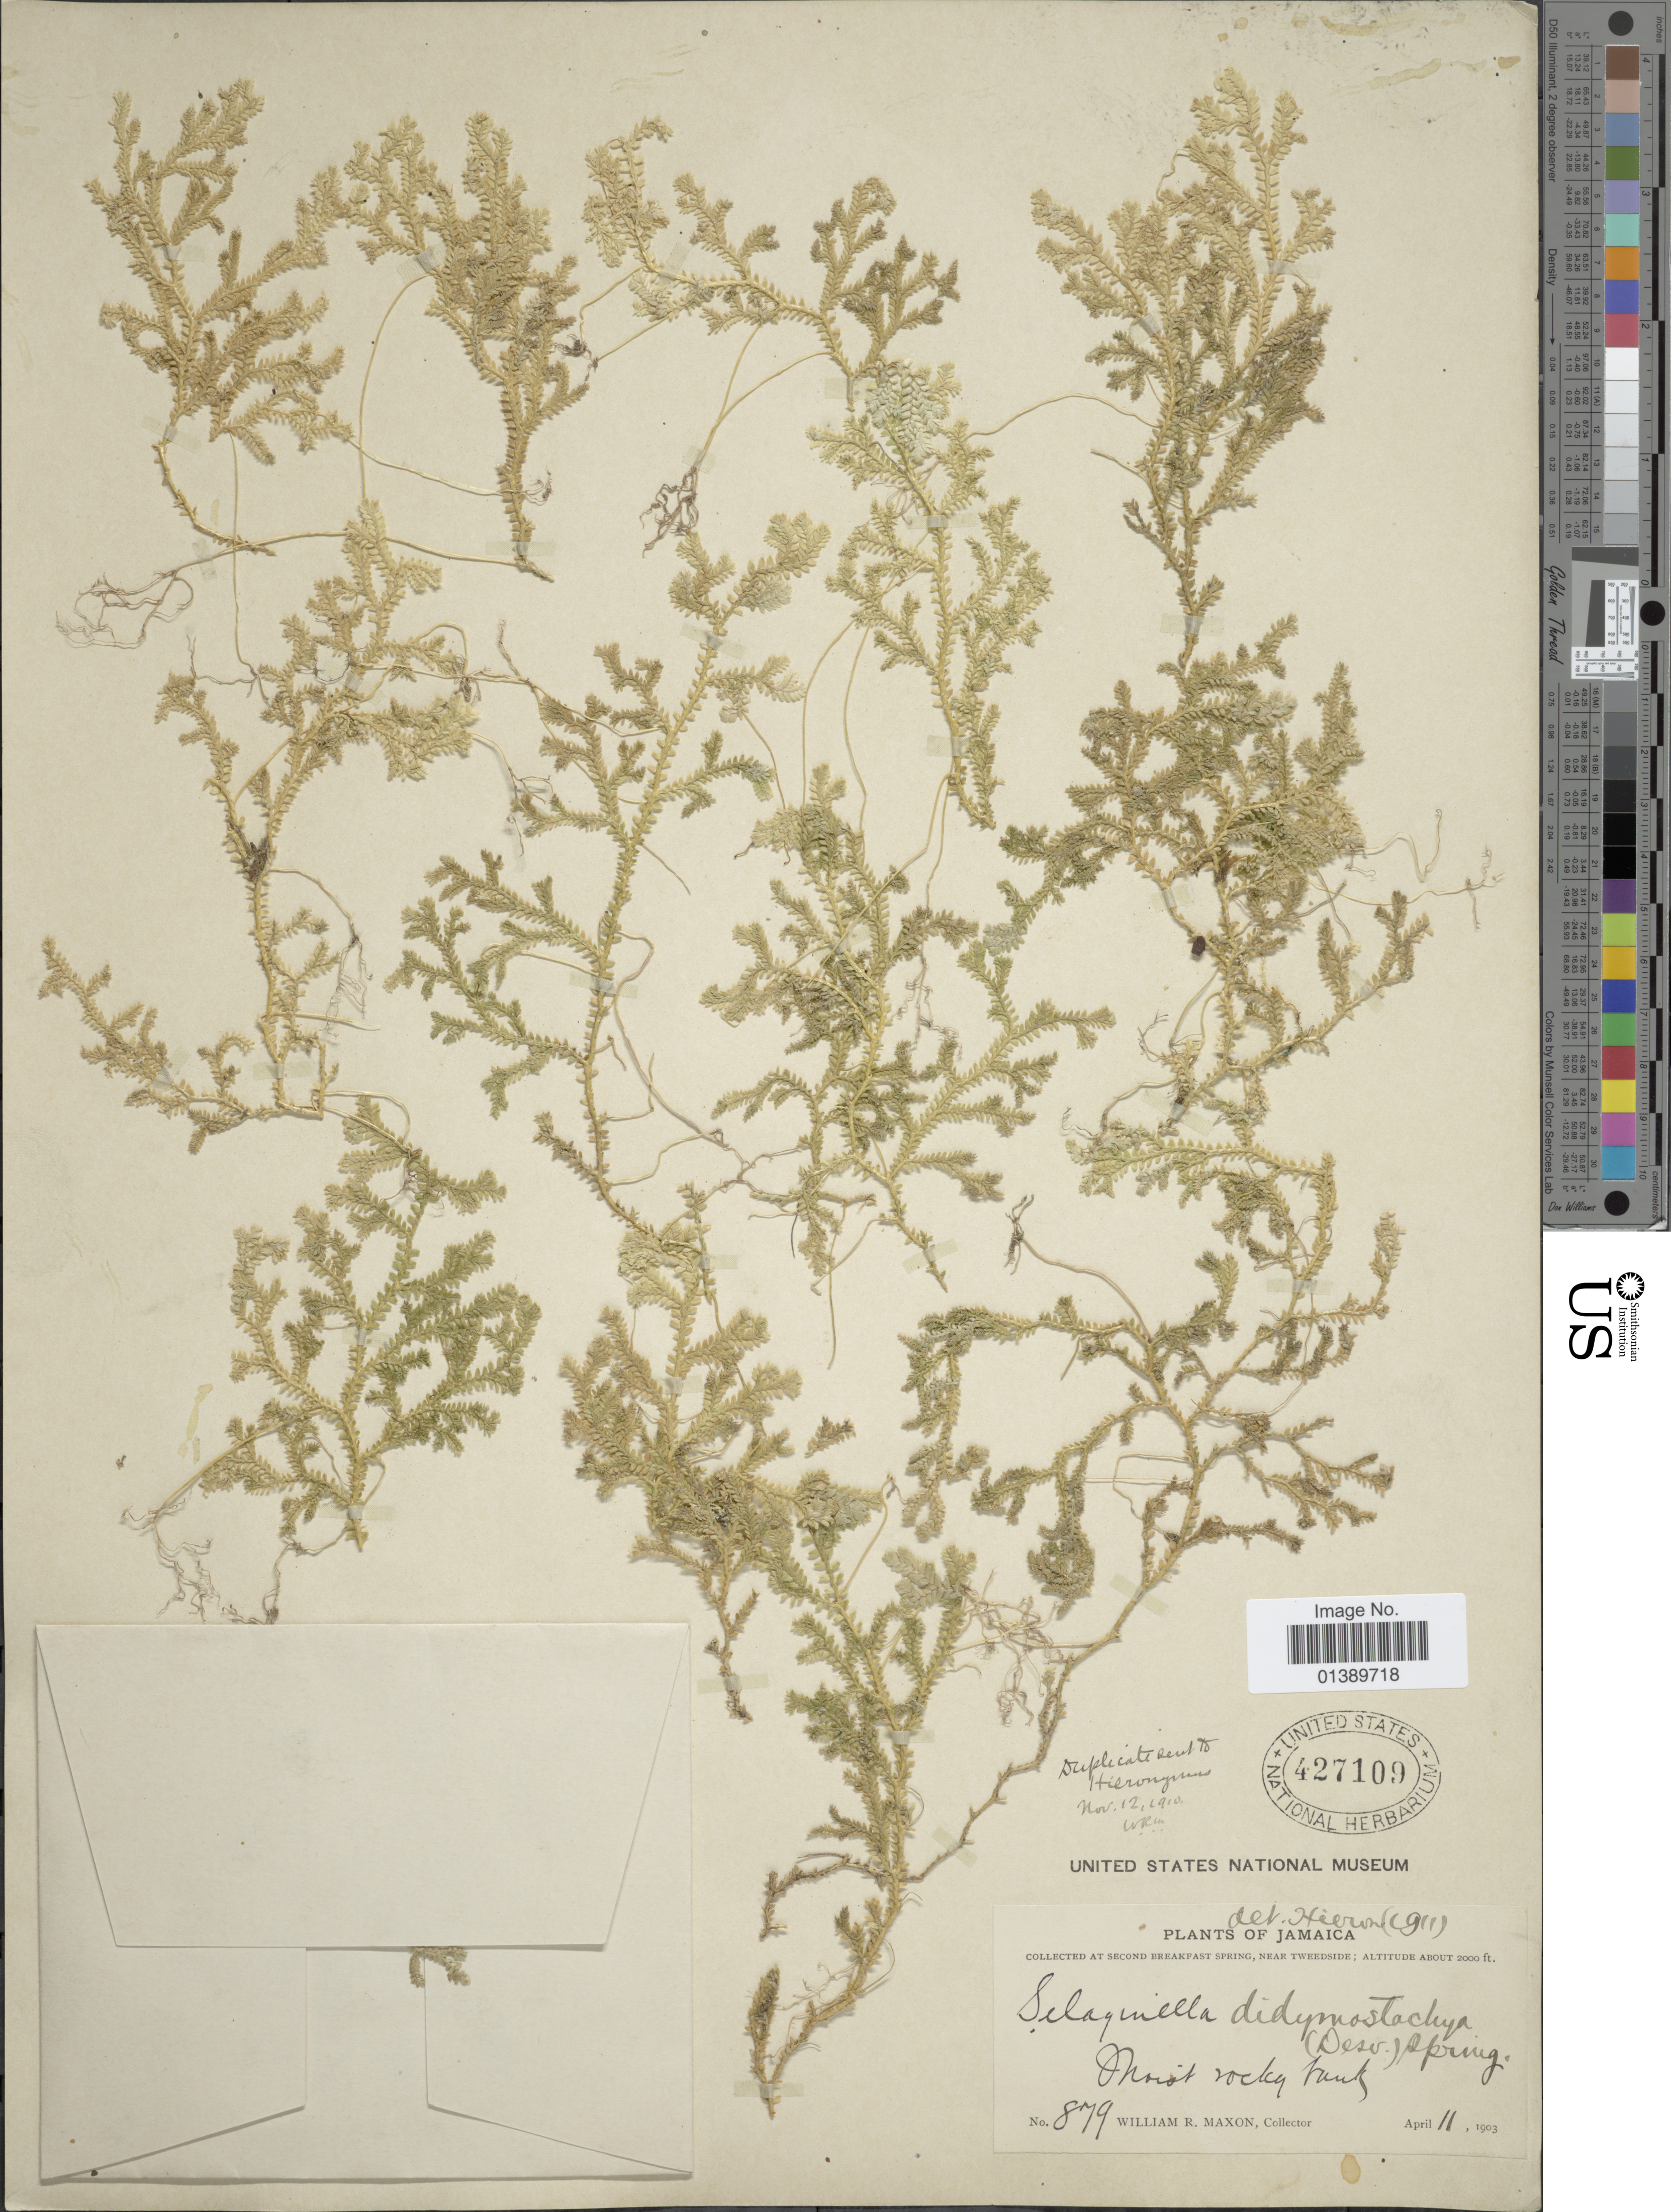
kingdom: Plantae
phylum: Tracheophyta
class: Lycopodiopsida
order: Selaginellales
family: Selaginellaceae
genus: Selaginella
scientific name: Selaginella denudata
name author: (Willd.) Spring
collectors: W. R. Maxon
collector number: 879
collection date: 1903-04-11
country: Jamaica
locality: Second Breakfast Spring, near Tweedside.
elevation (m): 610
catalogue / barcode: US 427109